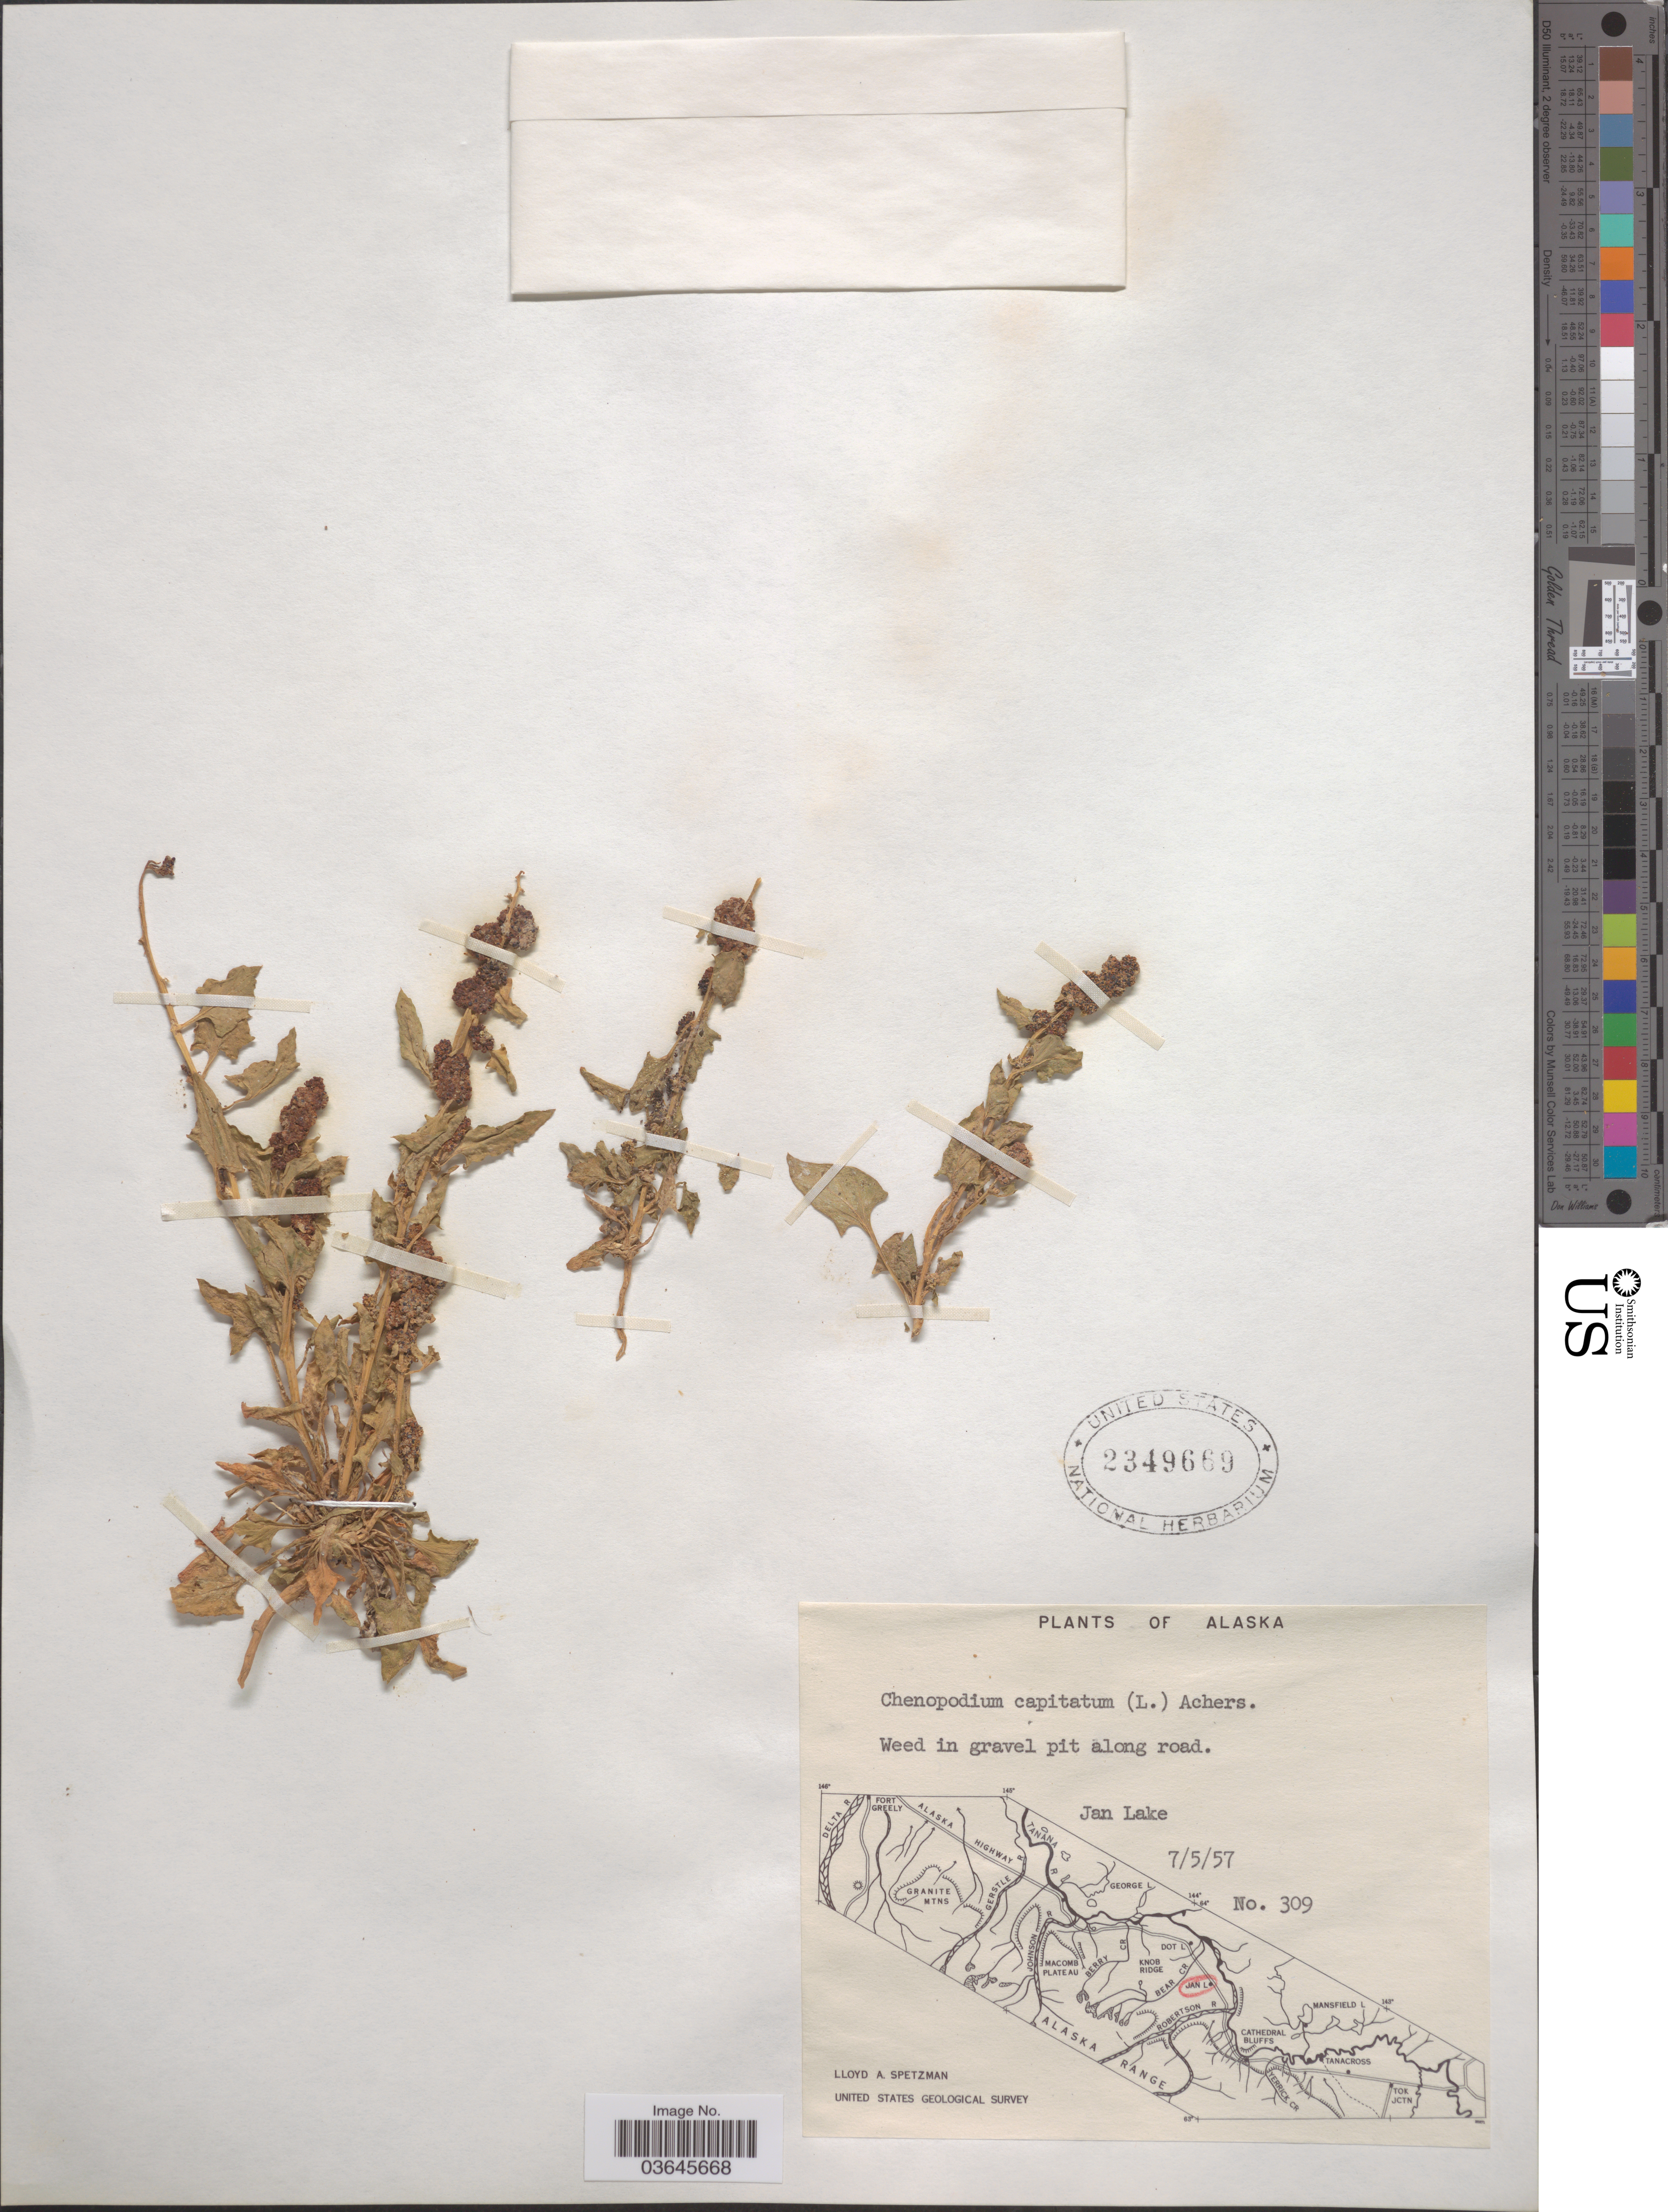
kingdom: Plantae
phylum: Tracheophyta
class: Magnoliopsida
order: Caryophyllales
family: Amaranthaceae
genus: Blitum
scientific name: Blitum capitatum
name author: L.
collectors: L. Spetzman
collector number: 309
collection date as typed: Transcribed d/m/y: 5/7/57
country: United States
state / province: Alaska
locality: Weed in gravel pit along road. Jan Lake.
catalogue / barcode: US 2349669